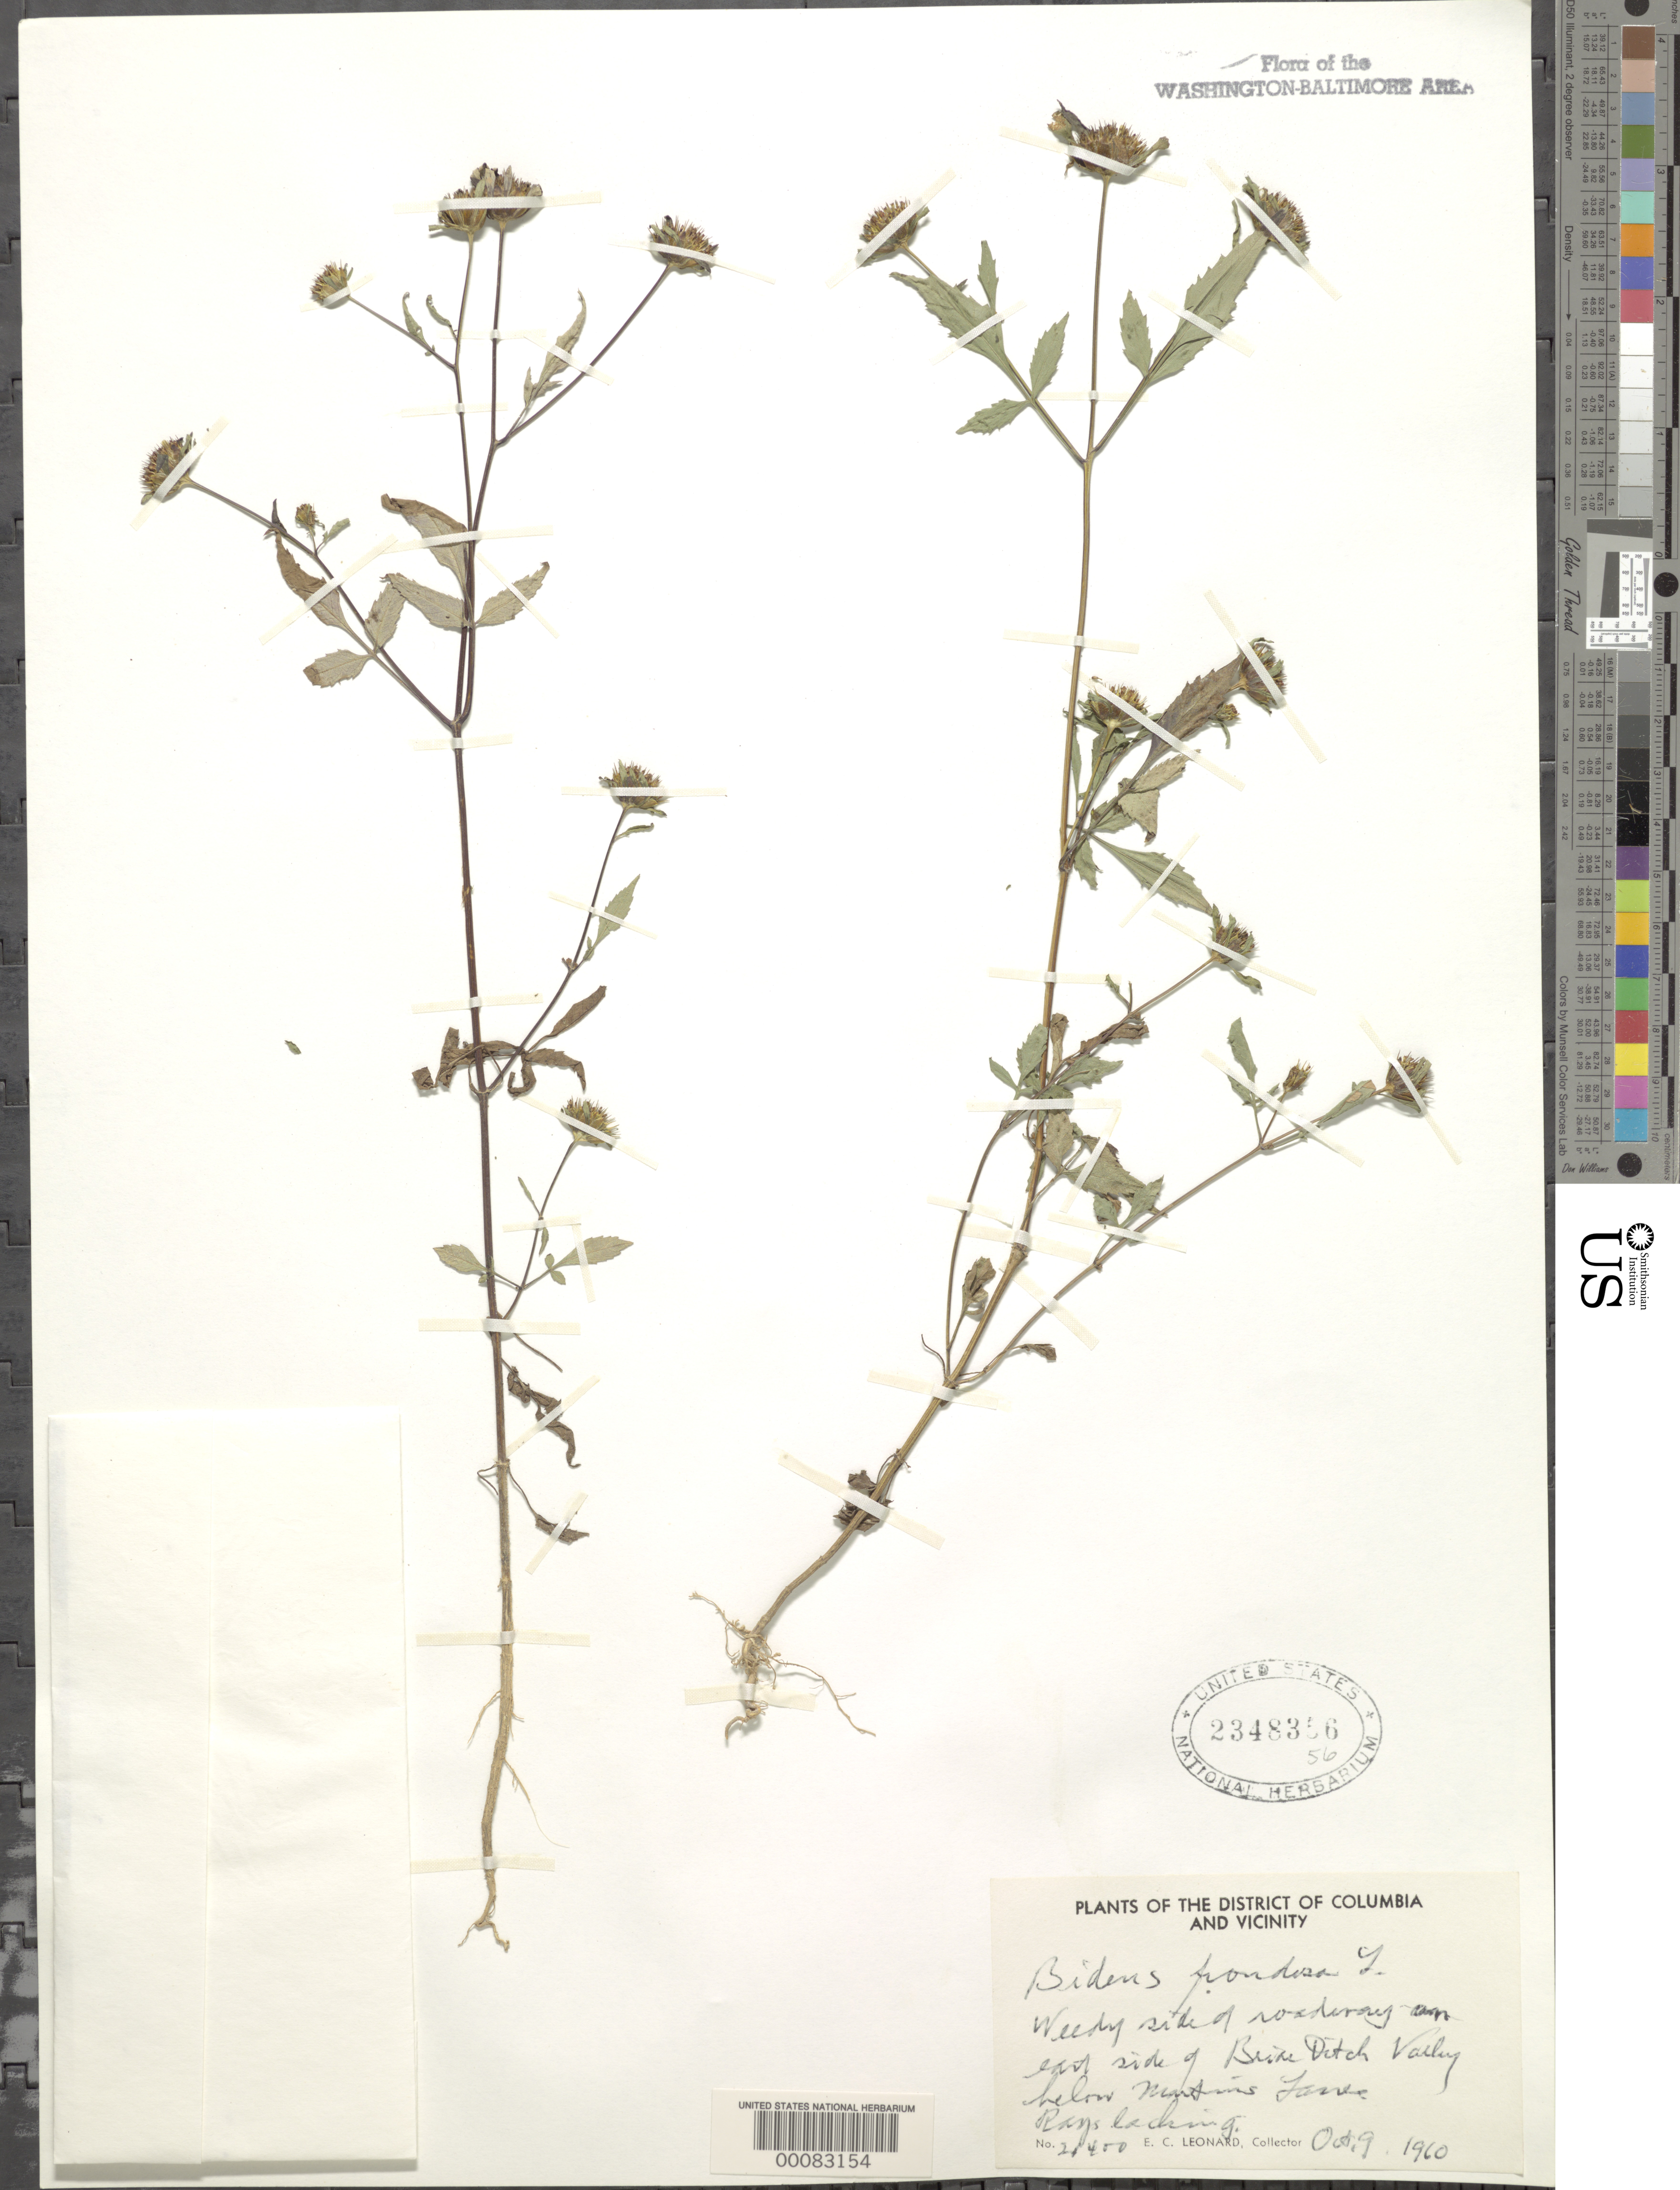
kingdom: Plantae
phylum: Tracheophyta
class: Magnoliopsida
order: Asterales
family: Asteraceae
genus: Bidens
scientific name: Bidens frondosa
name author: L.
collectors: E. C. Leonard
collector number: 21400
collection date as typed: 09 Oct 1960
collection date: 1960-10-09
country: United States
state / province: Maryland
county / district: Prince George's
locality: Briar Ditch Valley below Martins Lane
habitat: Cleared roadway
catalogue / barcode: US 2348356